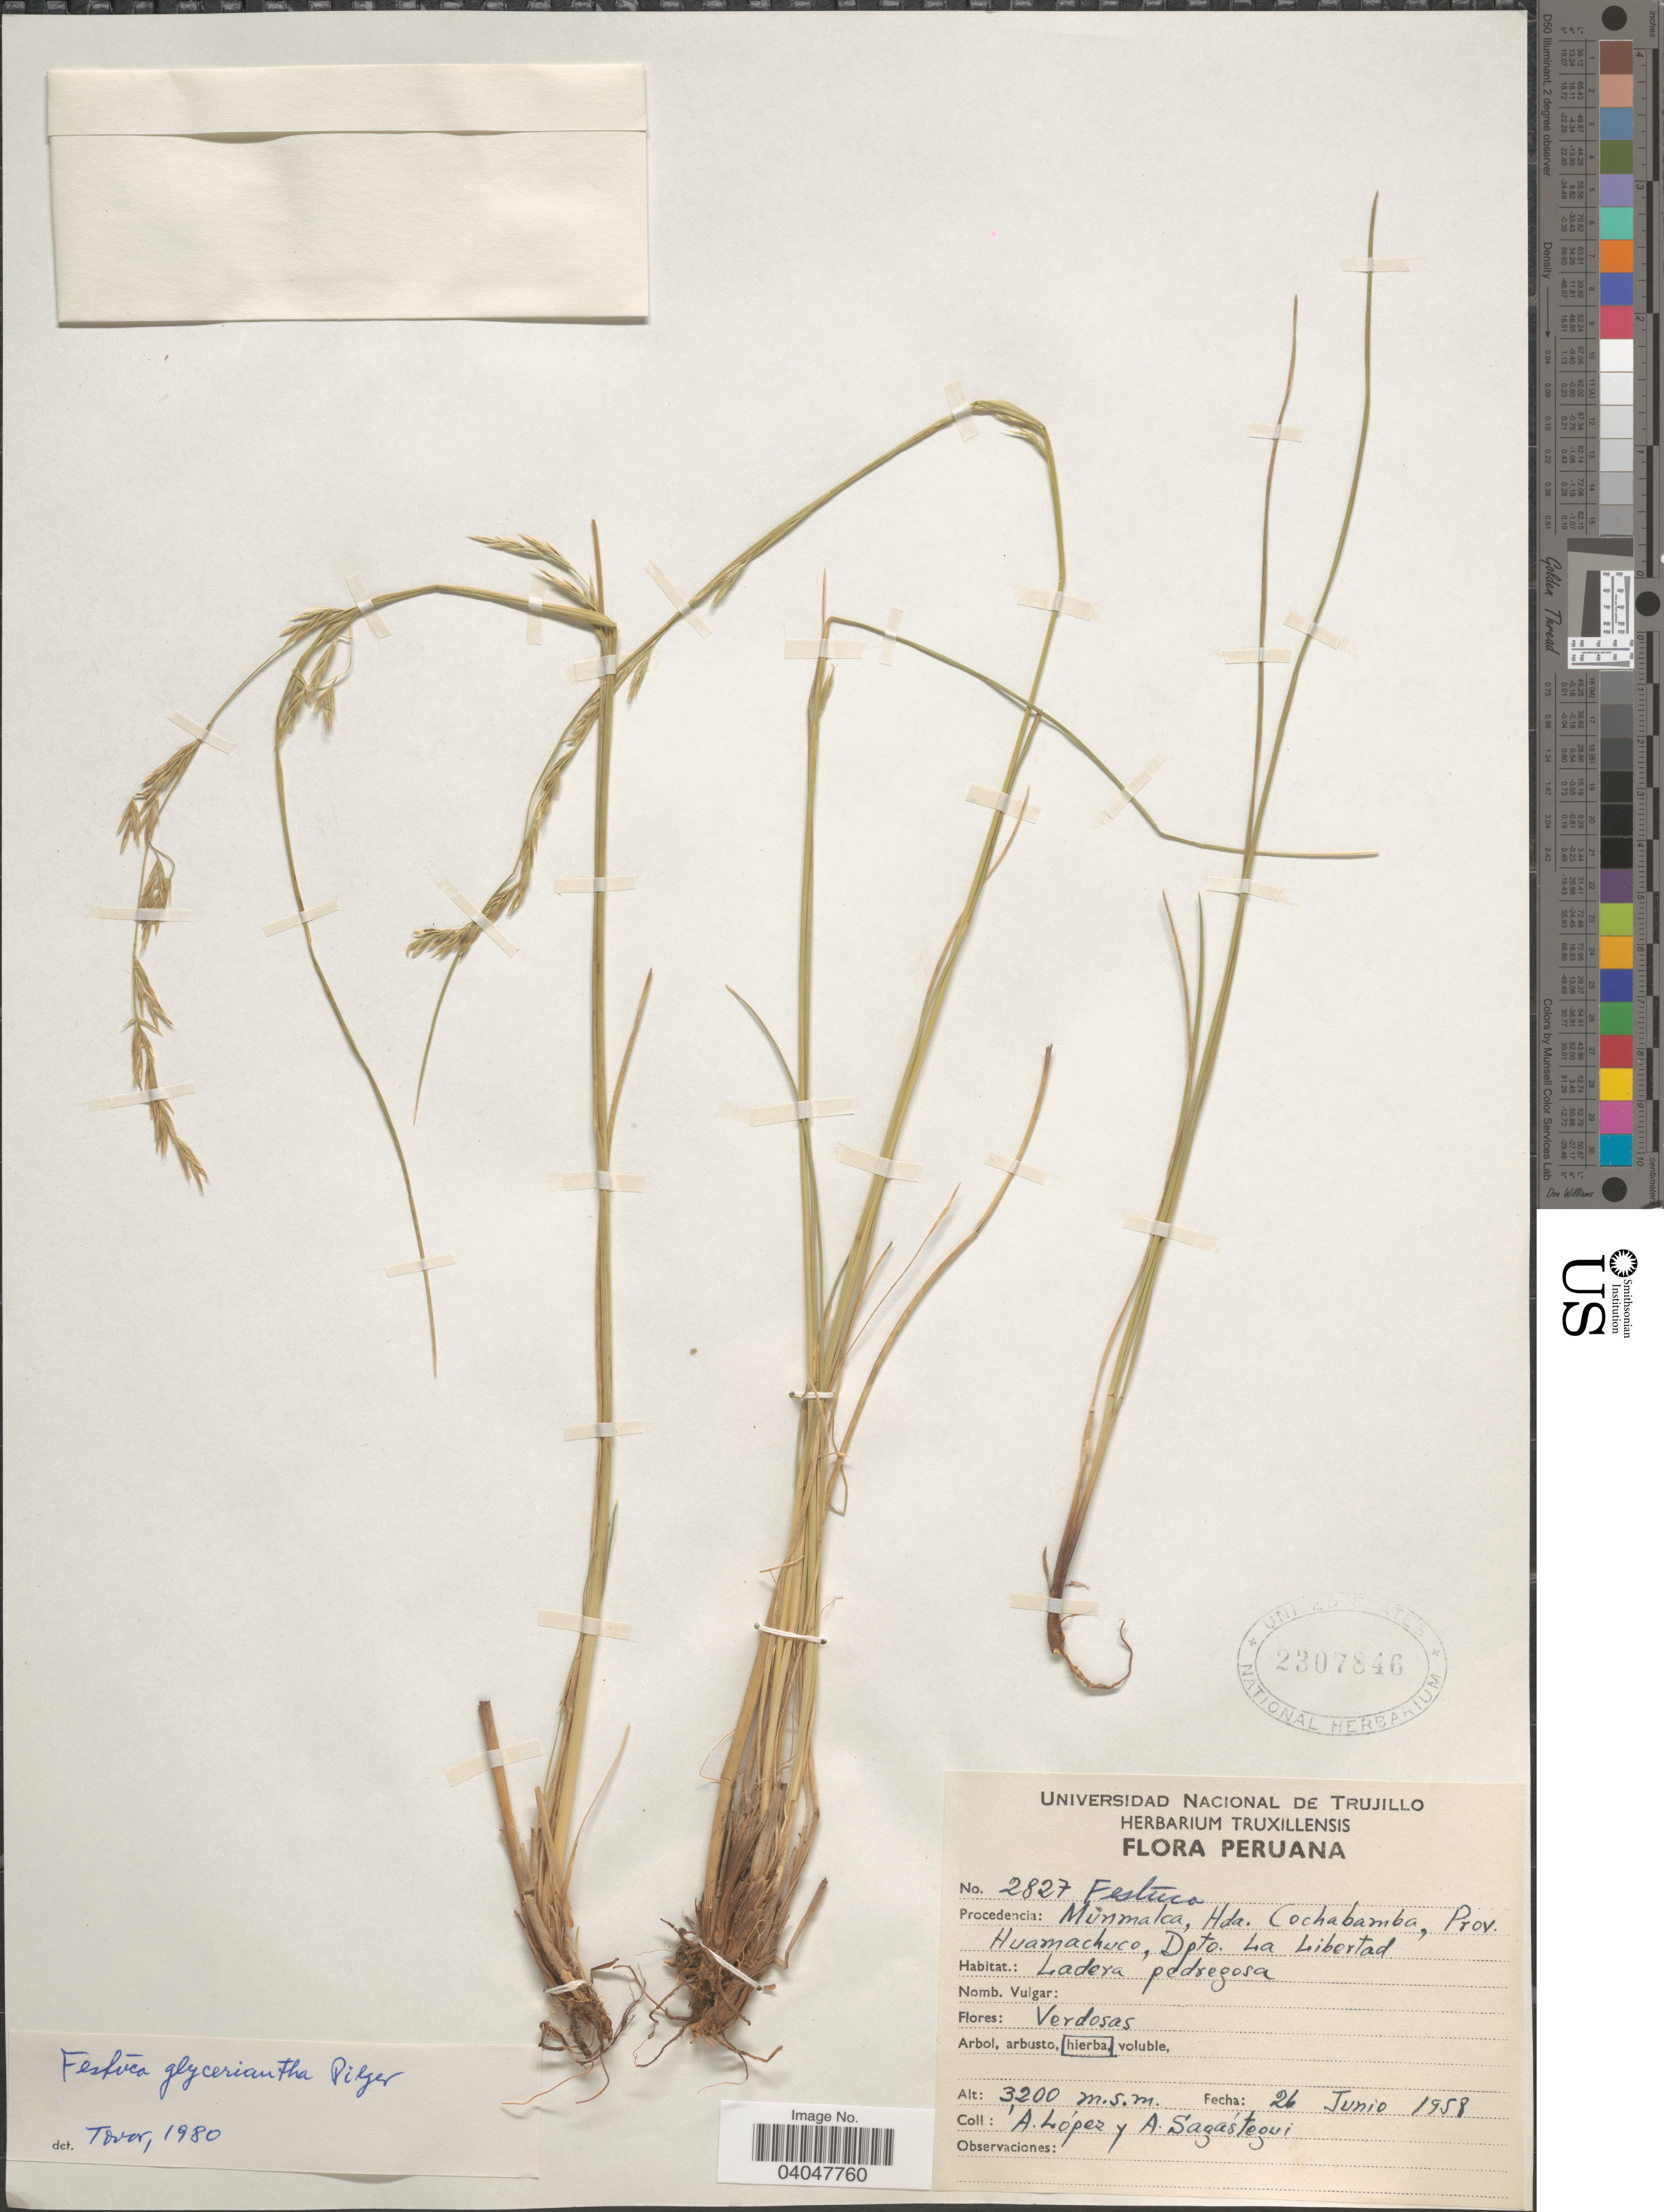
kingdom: Plantae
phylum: Tracheophyta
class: Liliopsida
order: Poales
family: Poaceae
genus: Festuca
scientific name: Festuca glyceriantha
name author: Pilg.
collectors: A. López & A. Sagastegui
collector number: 2827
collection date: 1958-06-26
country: Peru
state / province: La Libertad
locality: Procedencia: Munmalca, Hda. Cochabamba, Prov. Huamachuco, Dpto. La Libertad.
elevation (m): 3200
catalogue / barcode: US 2307846